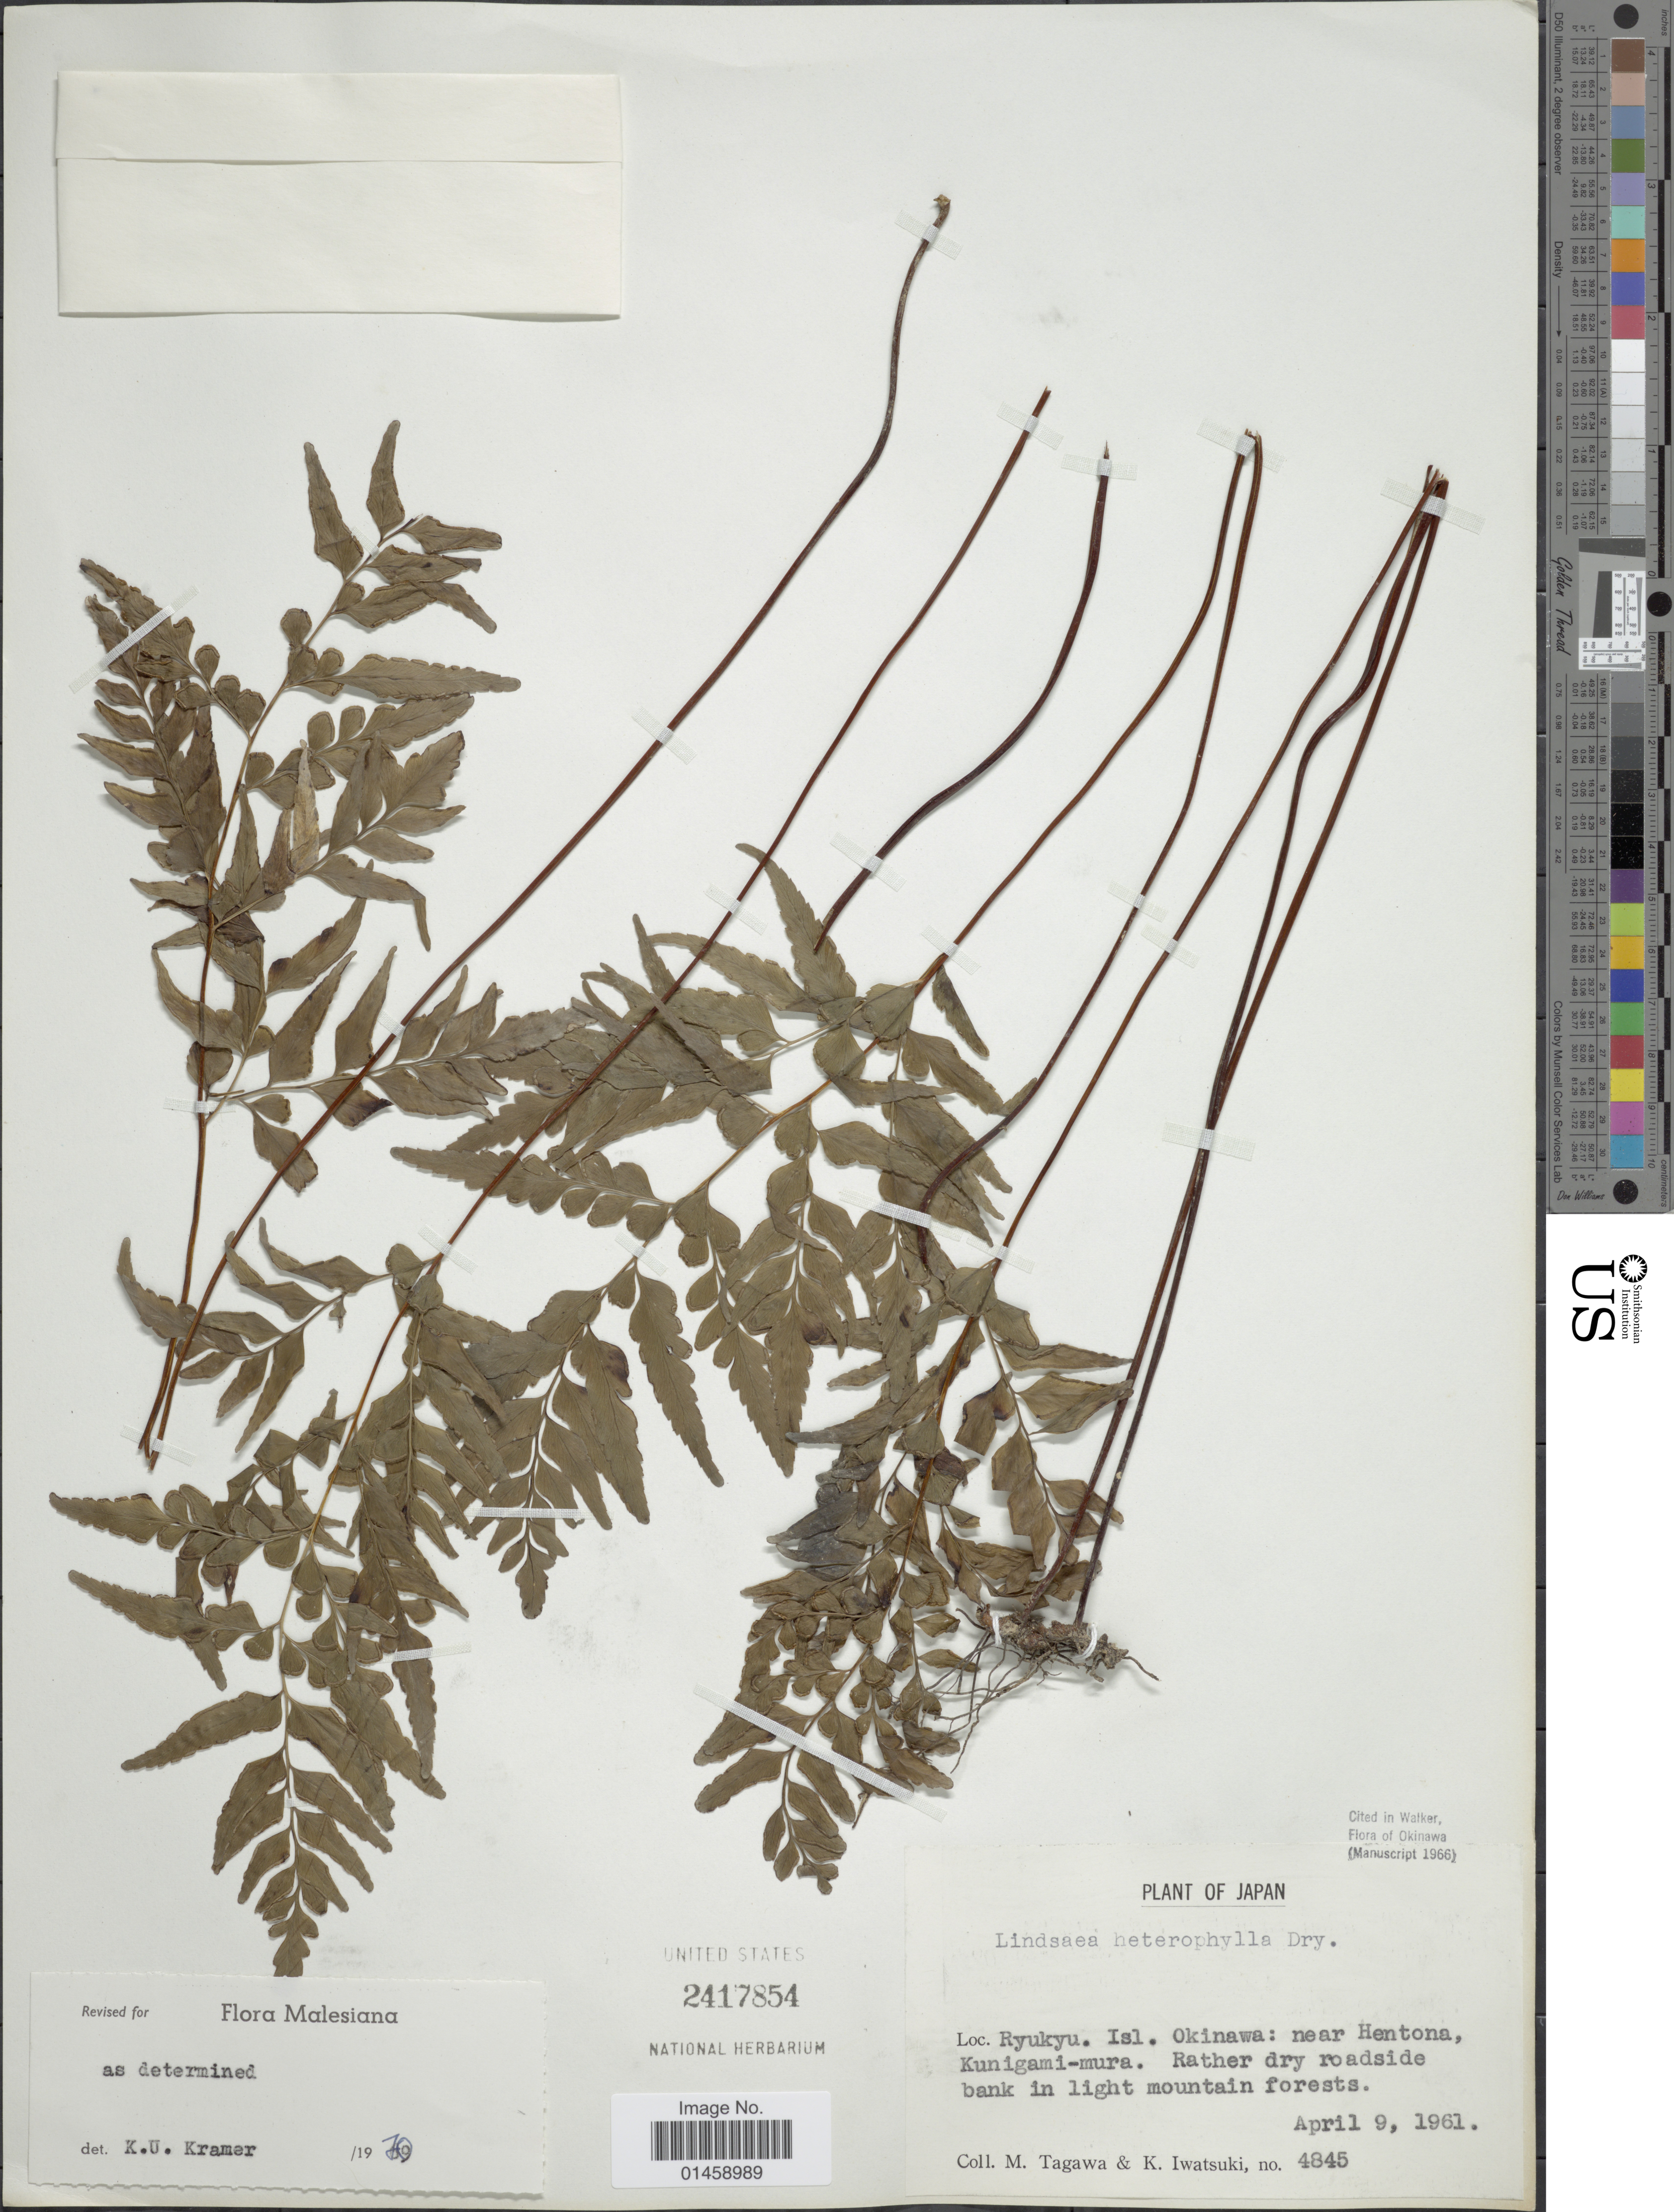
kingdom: Plantae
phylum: Tracheophyta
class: Polypodiopsida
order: Polypodiales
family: Lindsaeaceae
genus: Lindsaea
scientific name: Lindsaea heterophylla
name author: Dryand.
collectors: M. Tagawa & K. Iwatsuki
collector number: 4845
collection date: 1961-04-09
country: Japan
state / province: Okinawa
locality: Ryukyu. Isl. Okinawa: near Hentona, Kunigami-mura.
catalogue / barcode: US 2417854